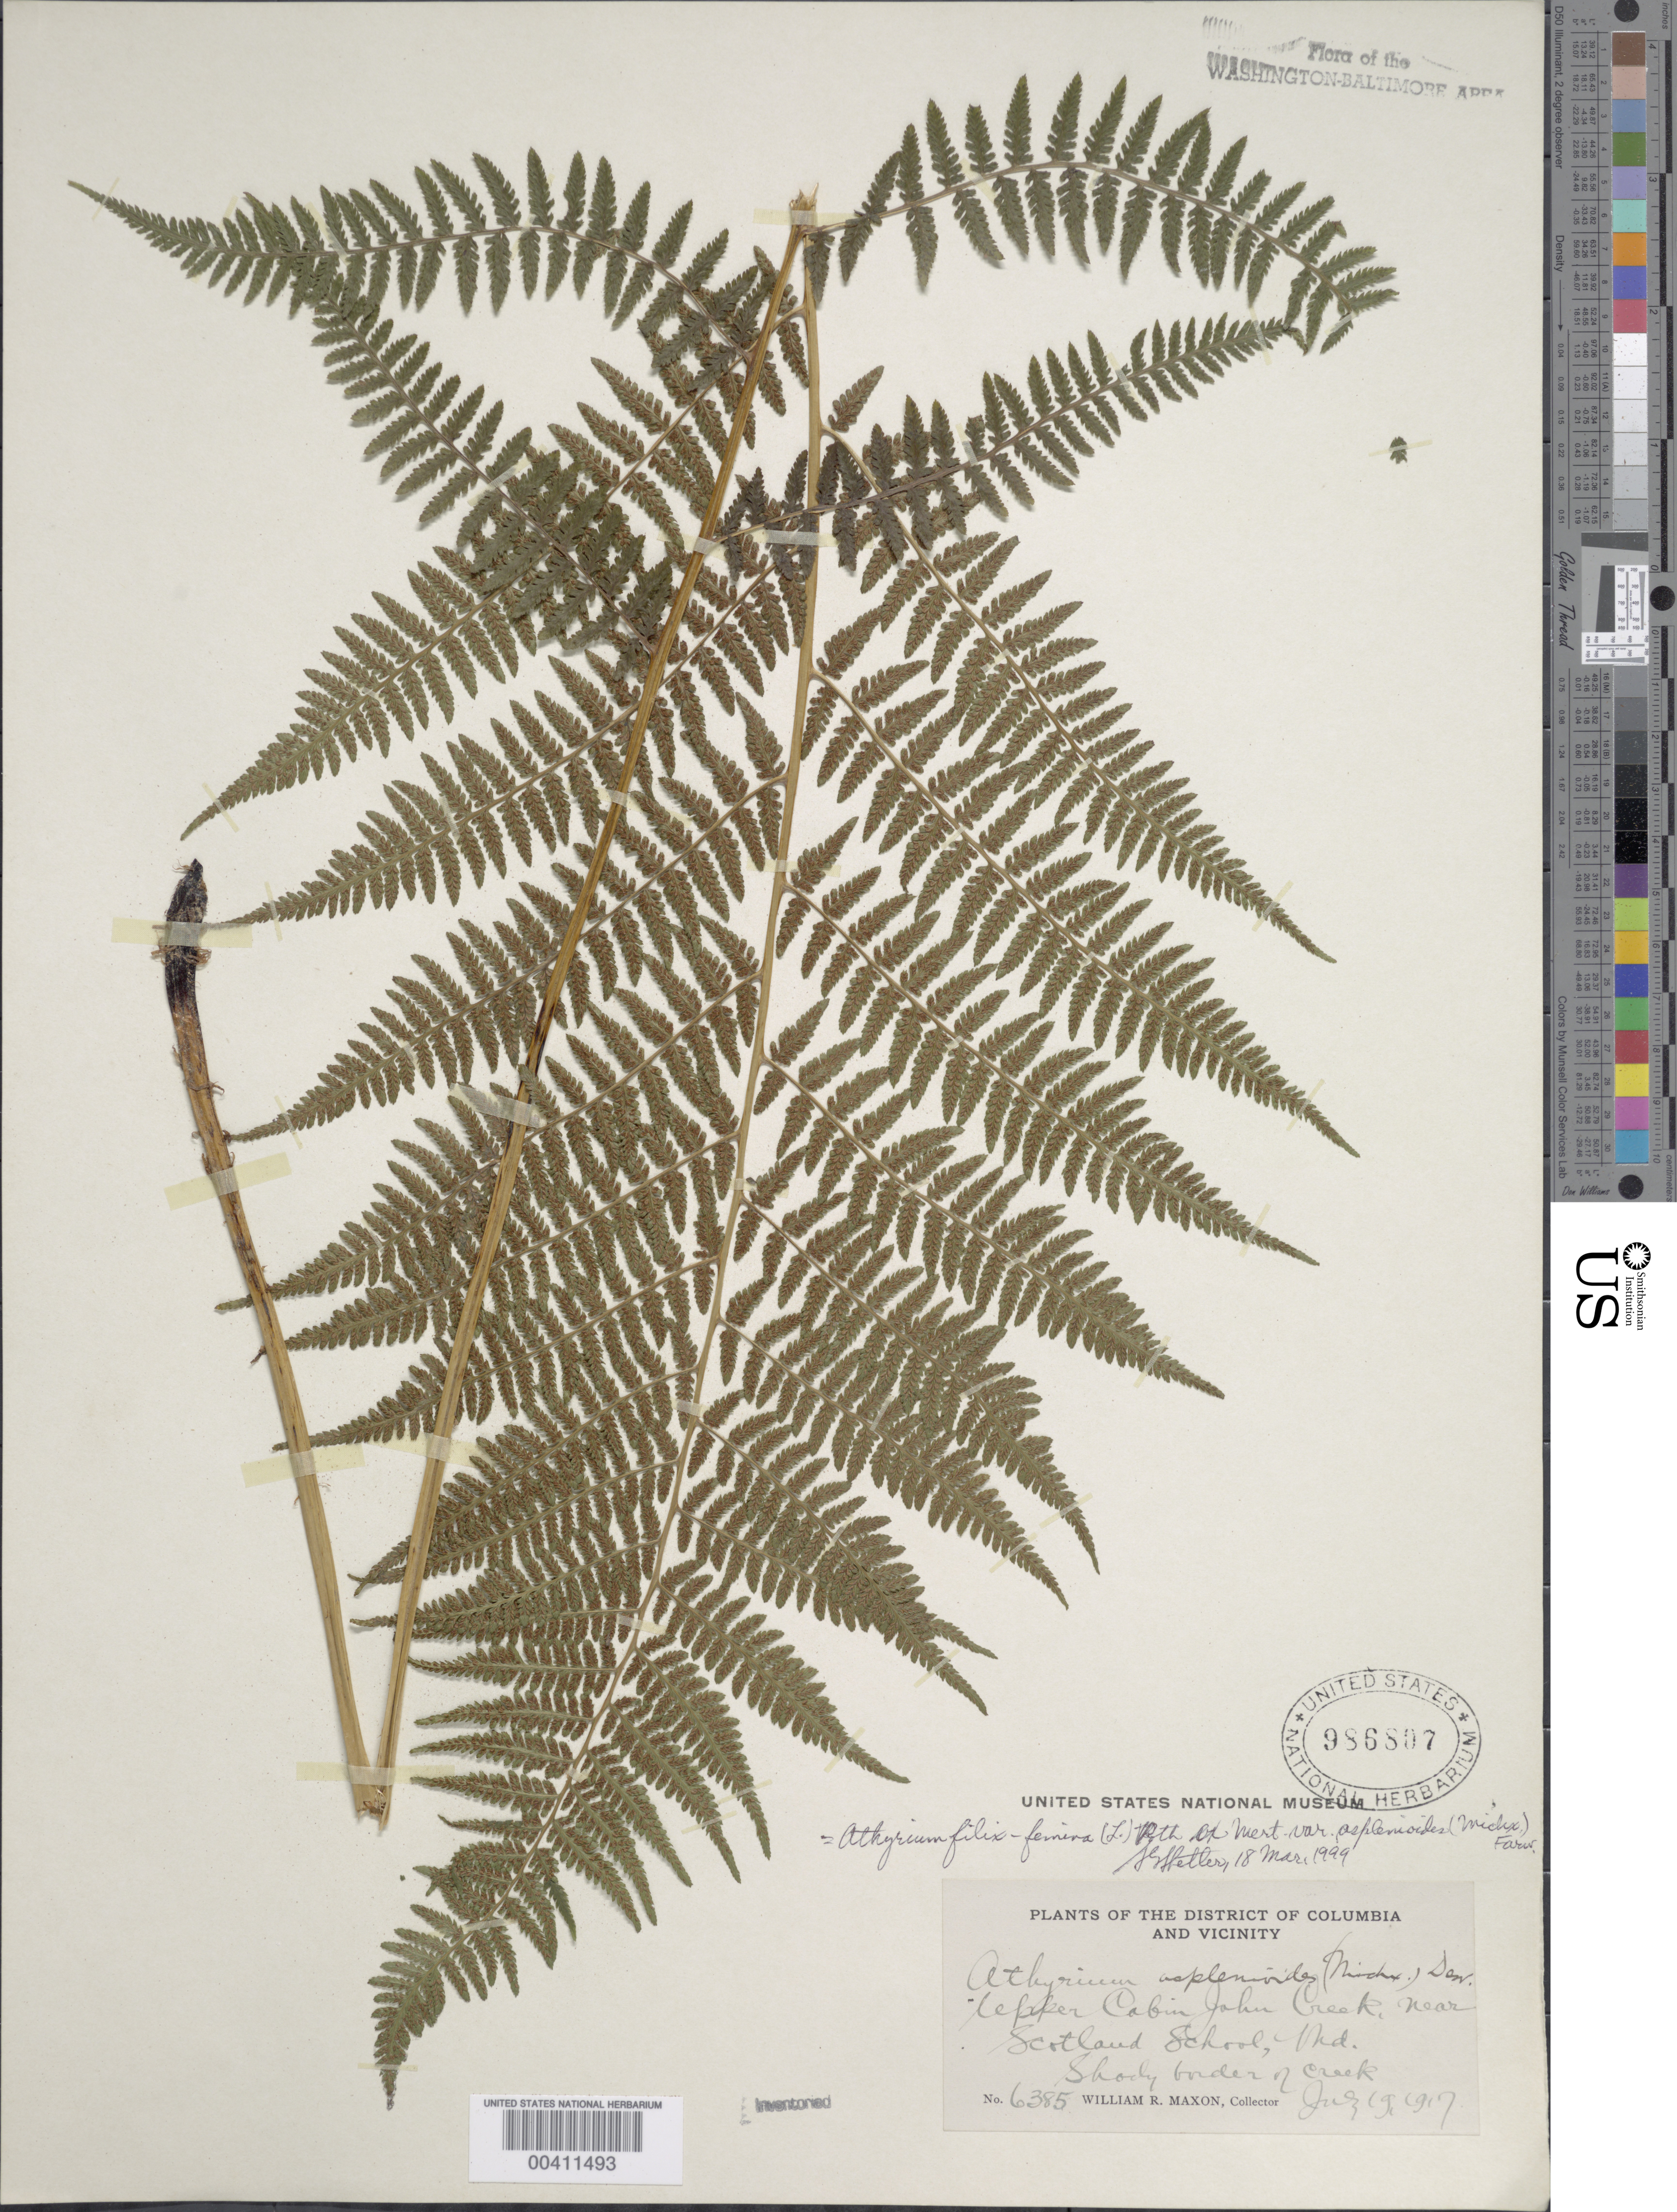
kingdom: Plantae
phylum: Tracheophyta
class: Polypodiopsida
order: Polypodiales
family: Athyriaceae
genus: Athyrium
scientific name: Athyrium filix-femina var. asplenioides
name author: (Michx.) Farw.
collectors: W. R. Maxon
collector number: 6385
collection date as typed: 19 Jul 1917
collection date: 1917-07-19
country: United States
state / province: Maryland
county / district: Montgomery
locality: Upper Cabin John Creek, near Scotland School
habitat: Shady border of creek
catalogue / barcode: US 986807